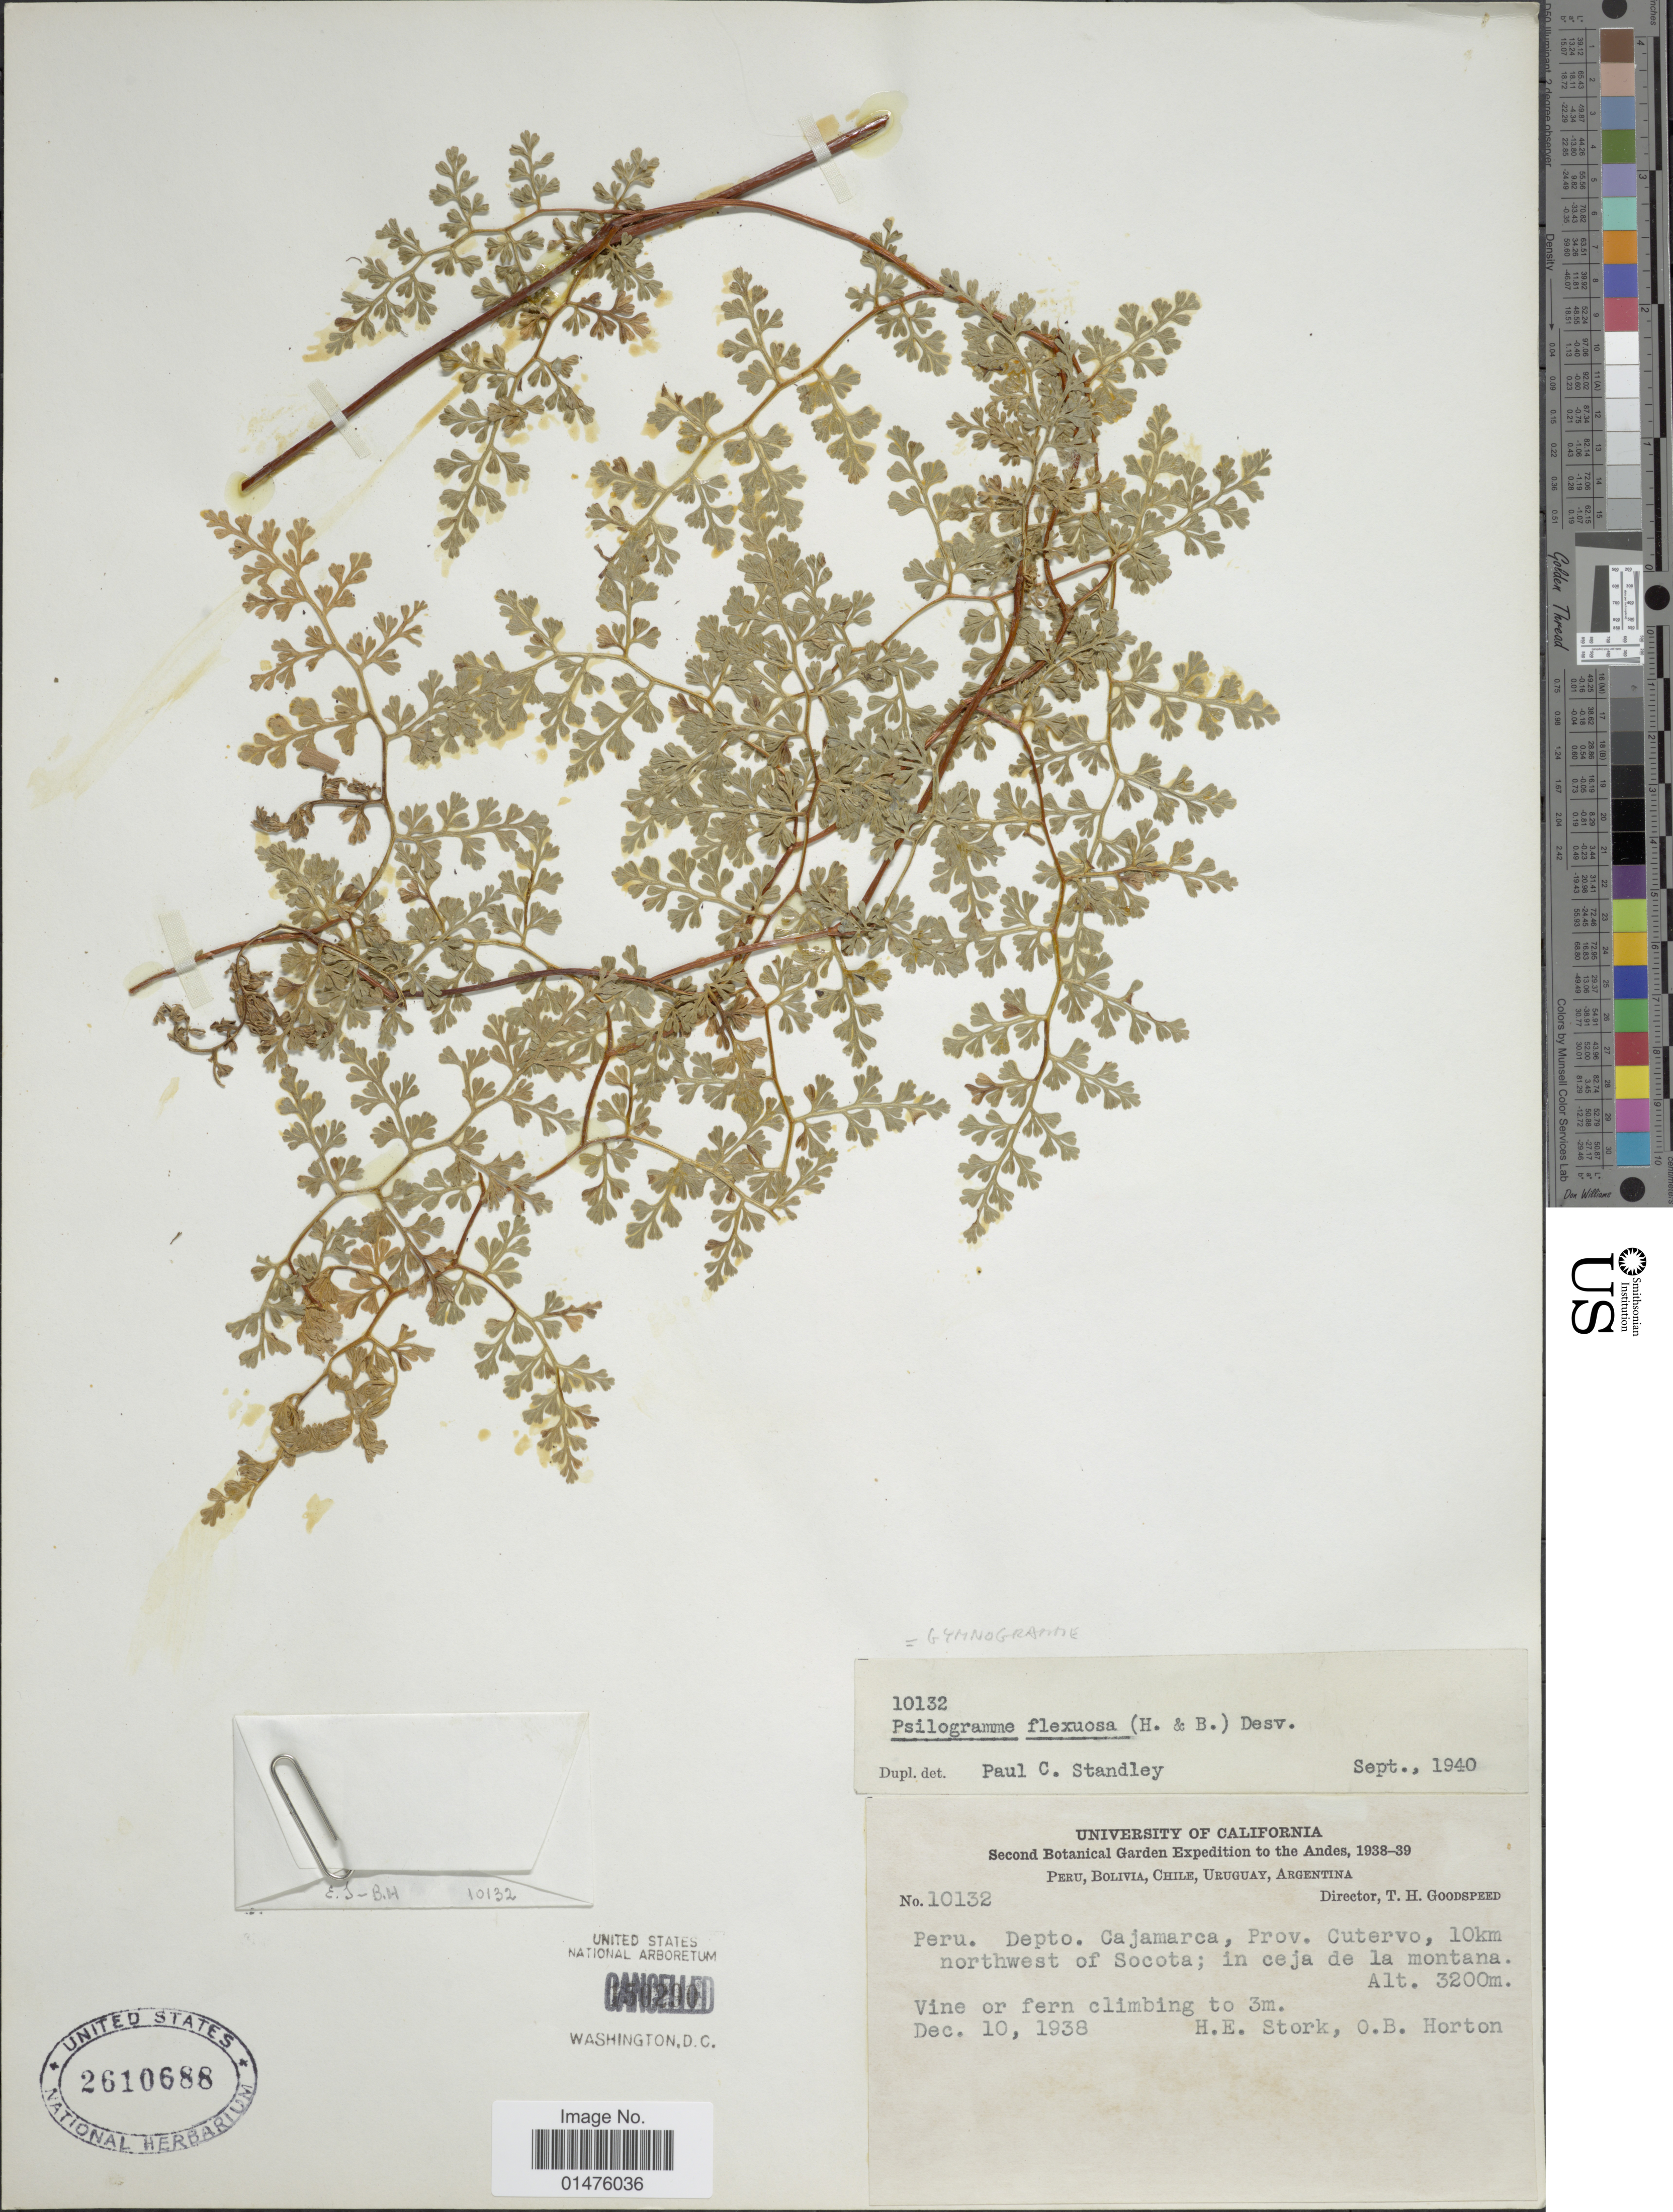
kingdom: Plantae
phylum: Tracheophyta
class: Polypodiopsida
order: Polypodiales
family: Pteridaceae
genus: Jamesonia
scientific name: Jamesonia flexuosa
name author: (Humb. & Bonpl.) Christenh.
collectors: H. E. Stork & O. B. Horton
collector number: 10132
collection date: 1938-12-10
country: Peru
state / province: Cajamarca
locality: Depto. Cajamarca, Prov. Cutervo, 10km northwest of Socota; in ceja de la montana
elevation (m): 3200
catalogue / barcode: US 2610688